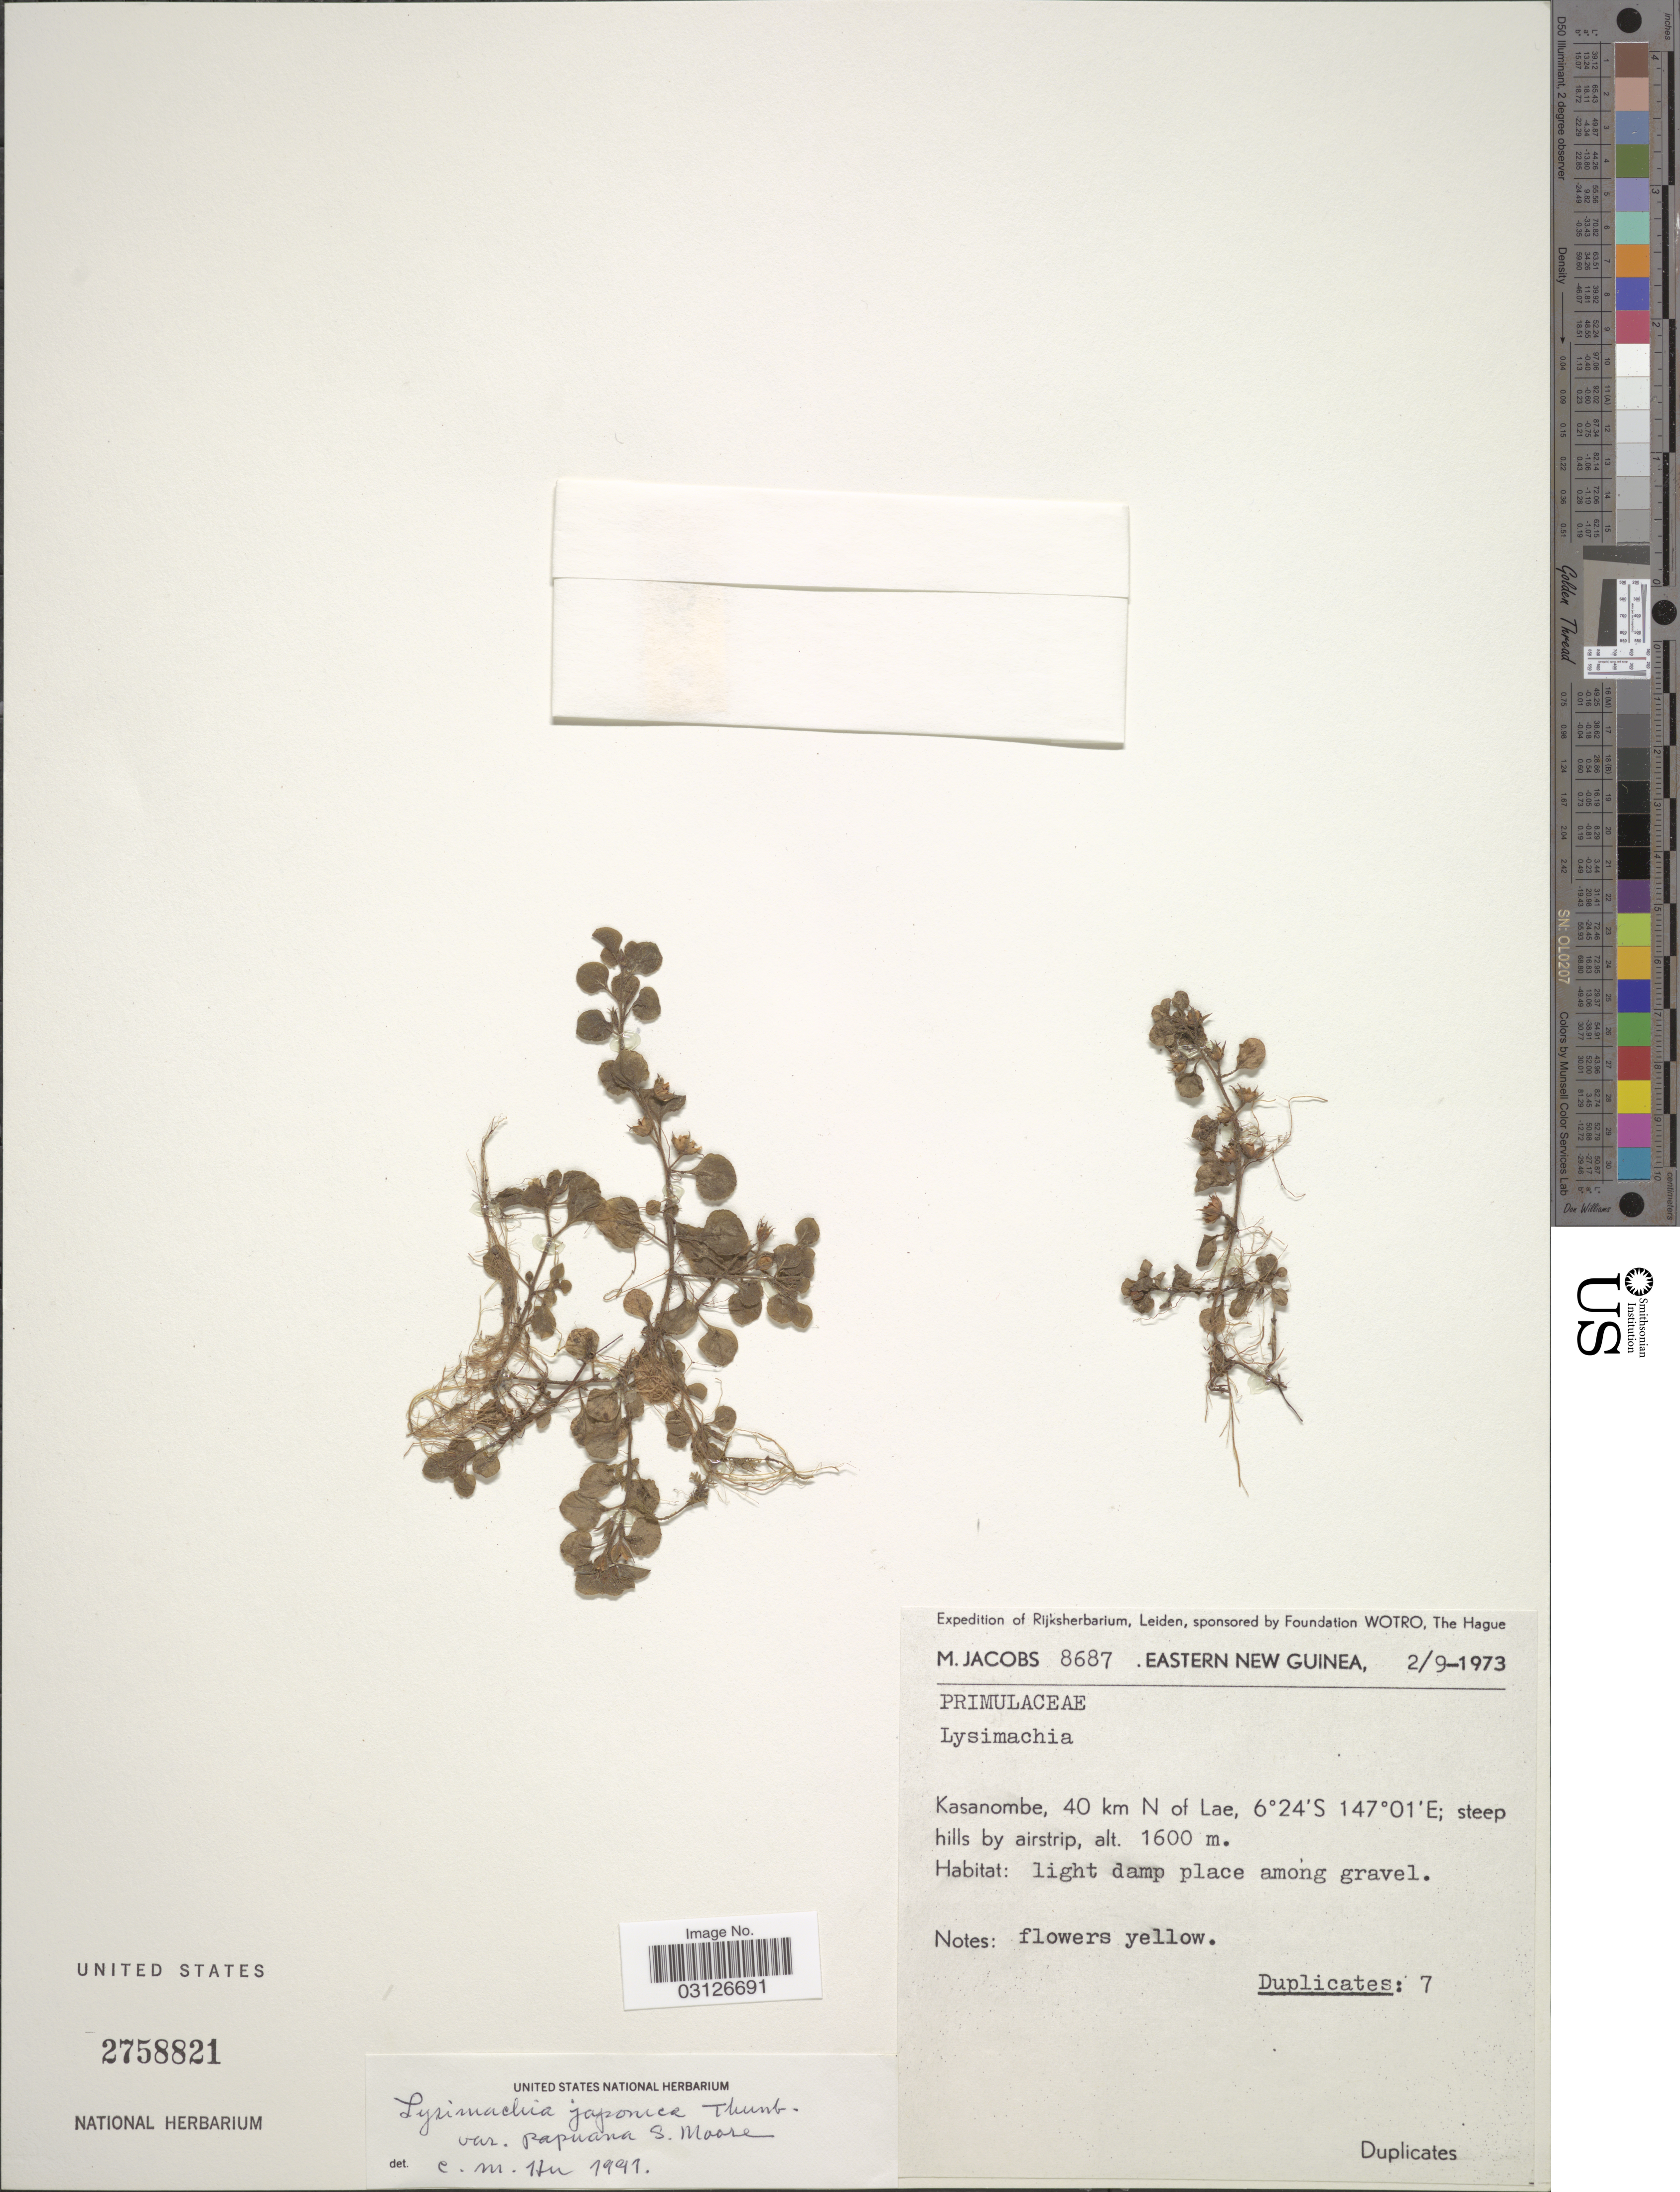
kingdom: Plantae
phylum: Tracheophyta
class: Magnoliopsida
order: Ericales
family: Primulaceae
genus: Lysimachia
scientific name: Lysimachia japonica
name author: Thunb.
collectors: M. Jacobs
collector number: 8687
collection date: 1973-09-02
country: Papua New Guinea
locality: Eastern New Guinea. Kasanimbe, 40 km N of Lae; steep hills by airstrip.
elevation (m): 1600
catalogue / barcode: US 2758821